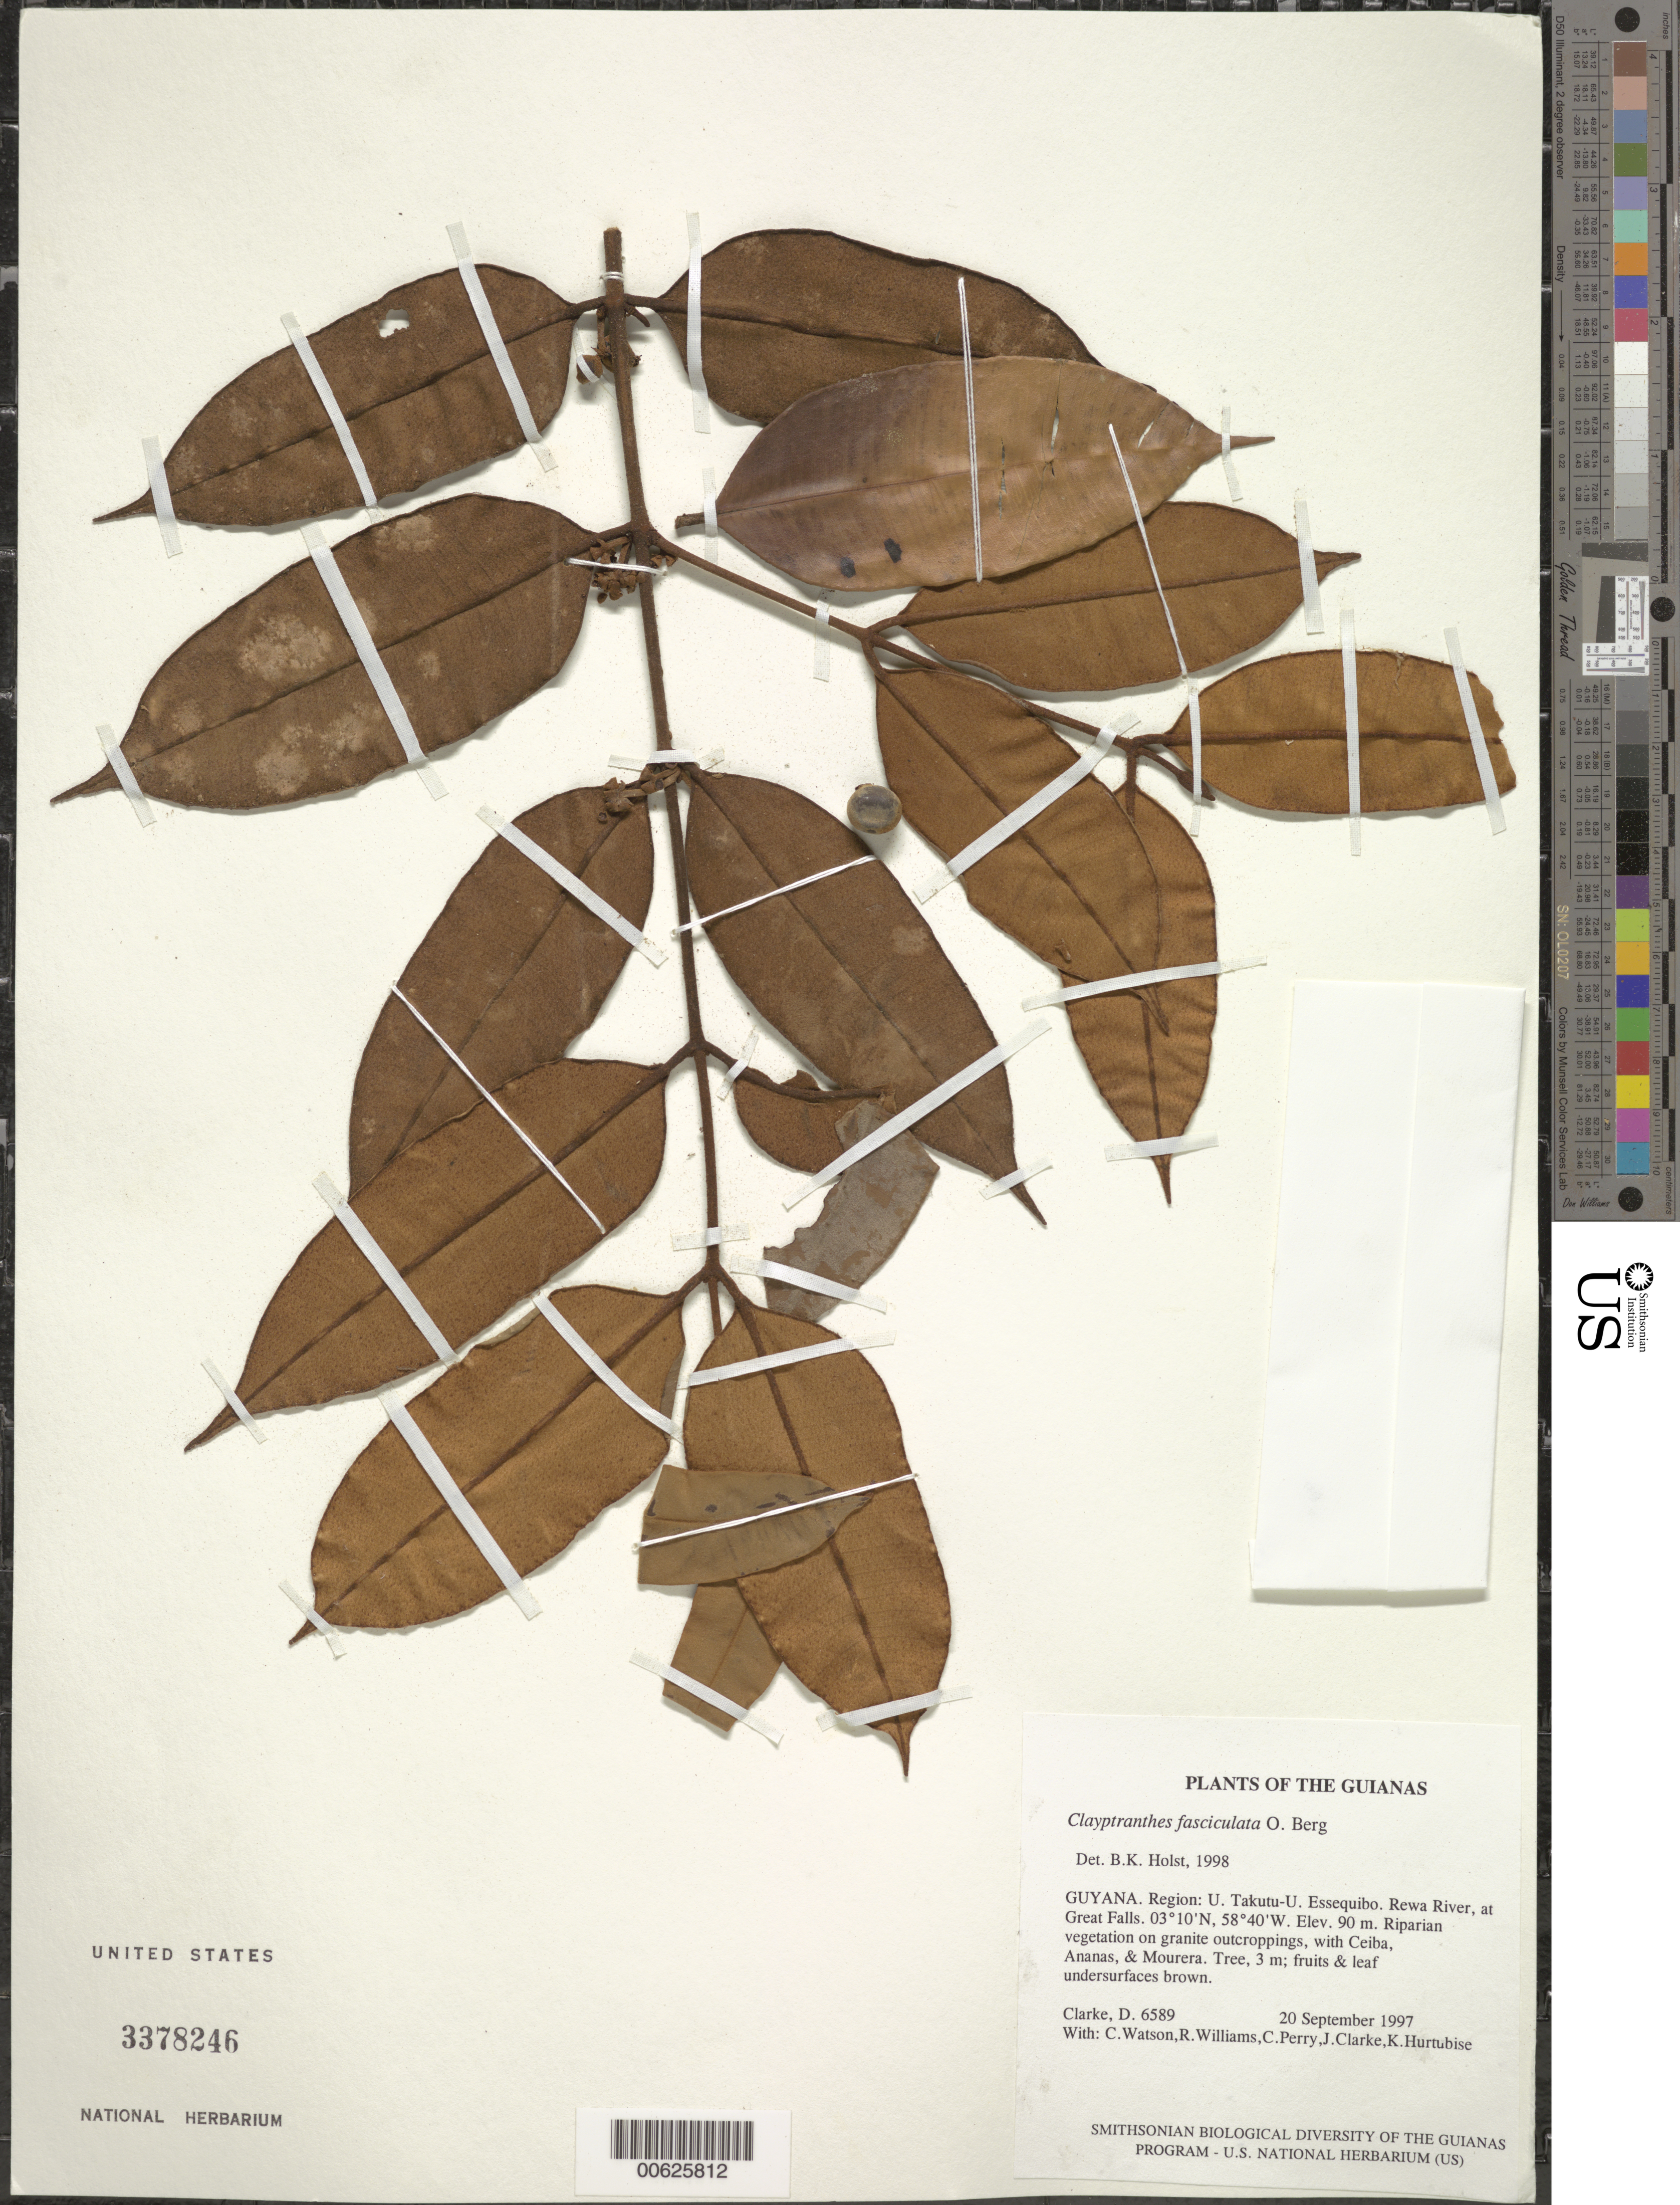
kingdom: Plantae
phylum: Tracheophyta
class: Magnoliopsida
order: Myrtales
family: Myrtaceae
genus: Myrcia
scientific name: Myrcia fasciculata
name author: (O. Berg) K. Campbell & K. Samra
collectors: H. D. Clarke, C. Watson, R. Williams, C. Perry, J. Clarke & K. Hurtubise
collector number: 6589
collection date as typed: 20 September 1997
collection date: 1997-09-20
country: Guyana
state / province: U. Takutu-U. Essequibo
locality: Rewa River, at Great Falls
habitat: Riparian vegetation on granite outcroppings, with Ceiba, Ananas, & Mourera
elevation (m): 90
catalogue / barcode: US 3378246